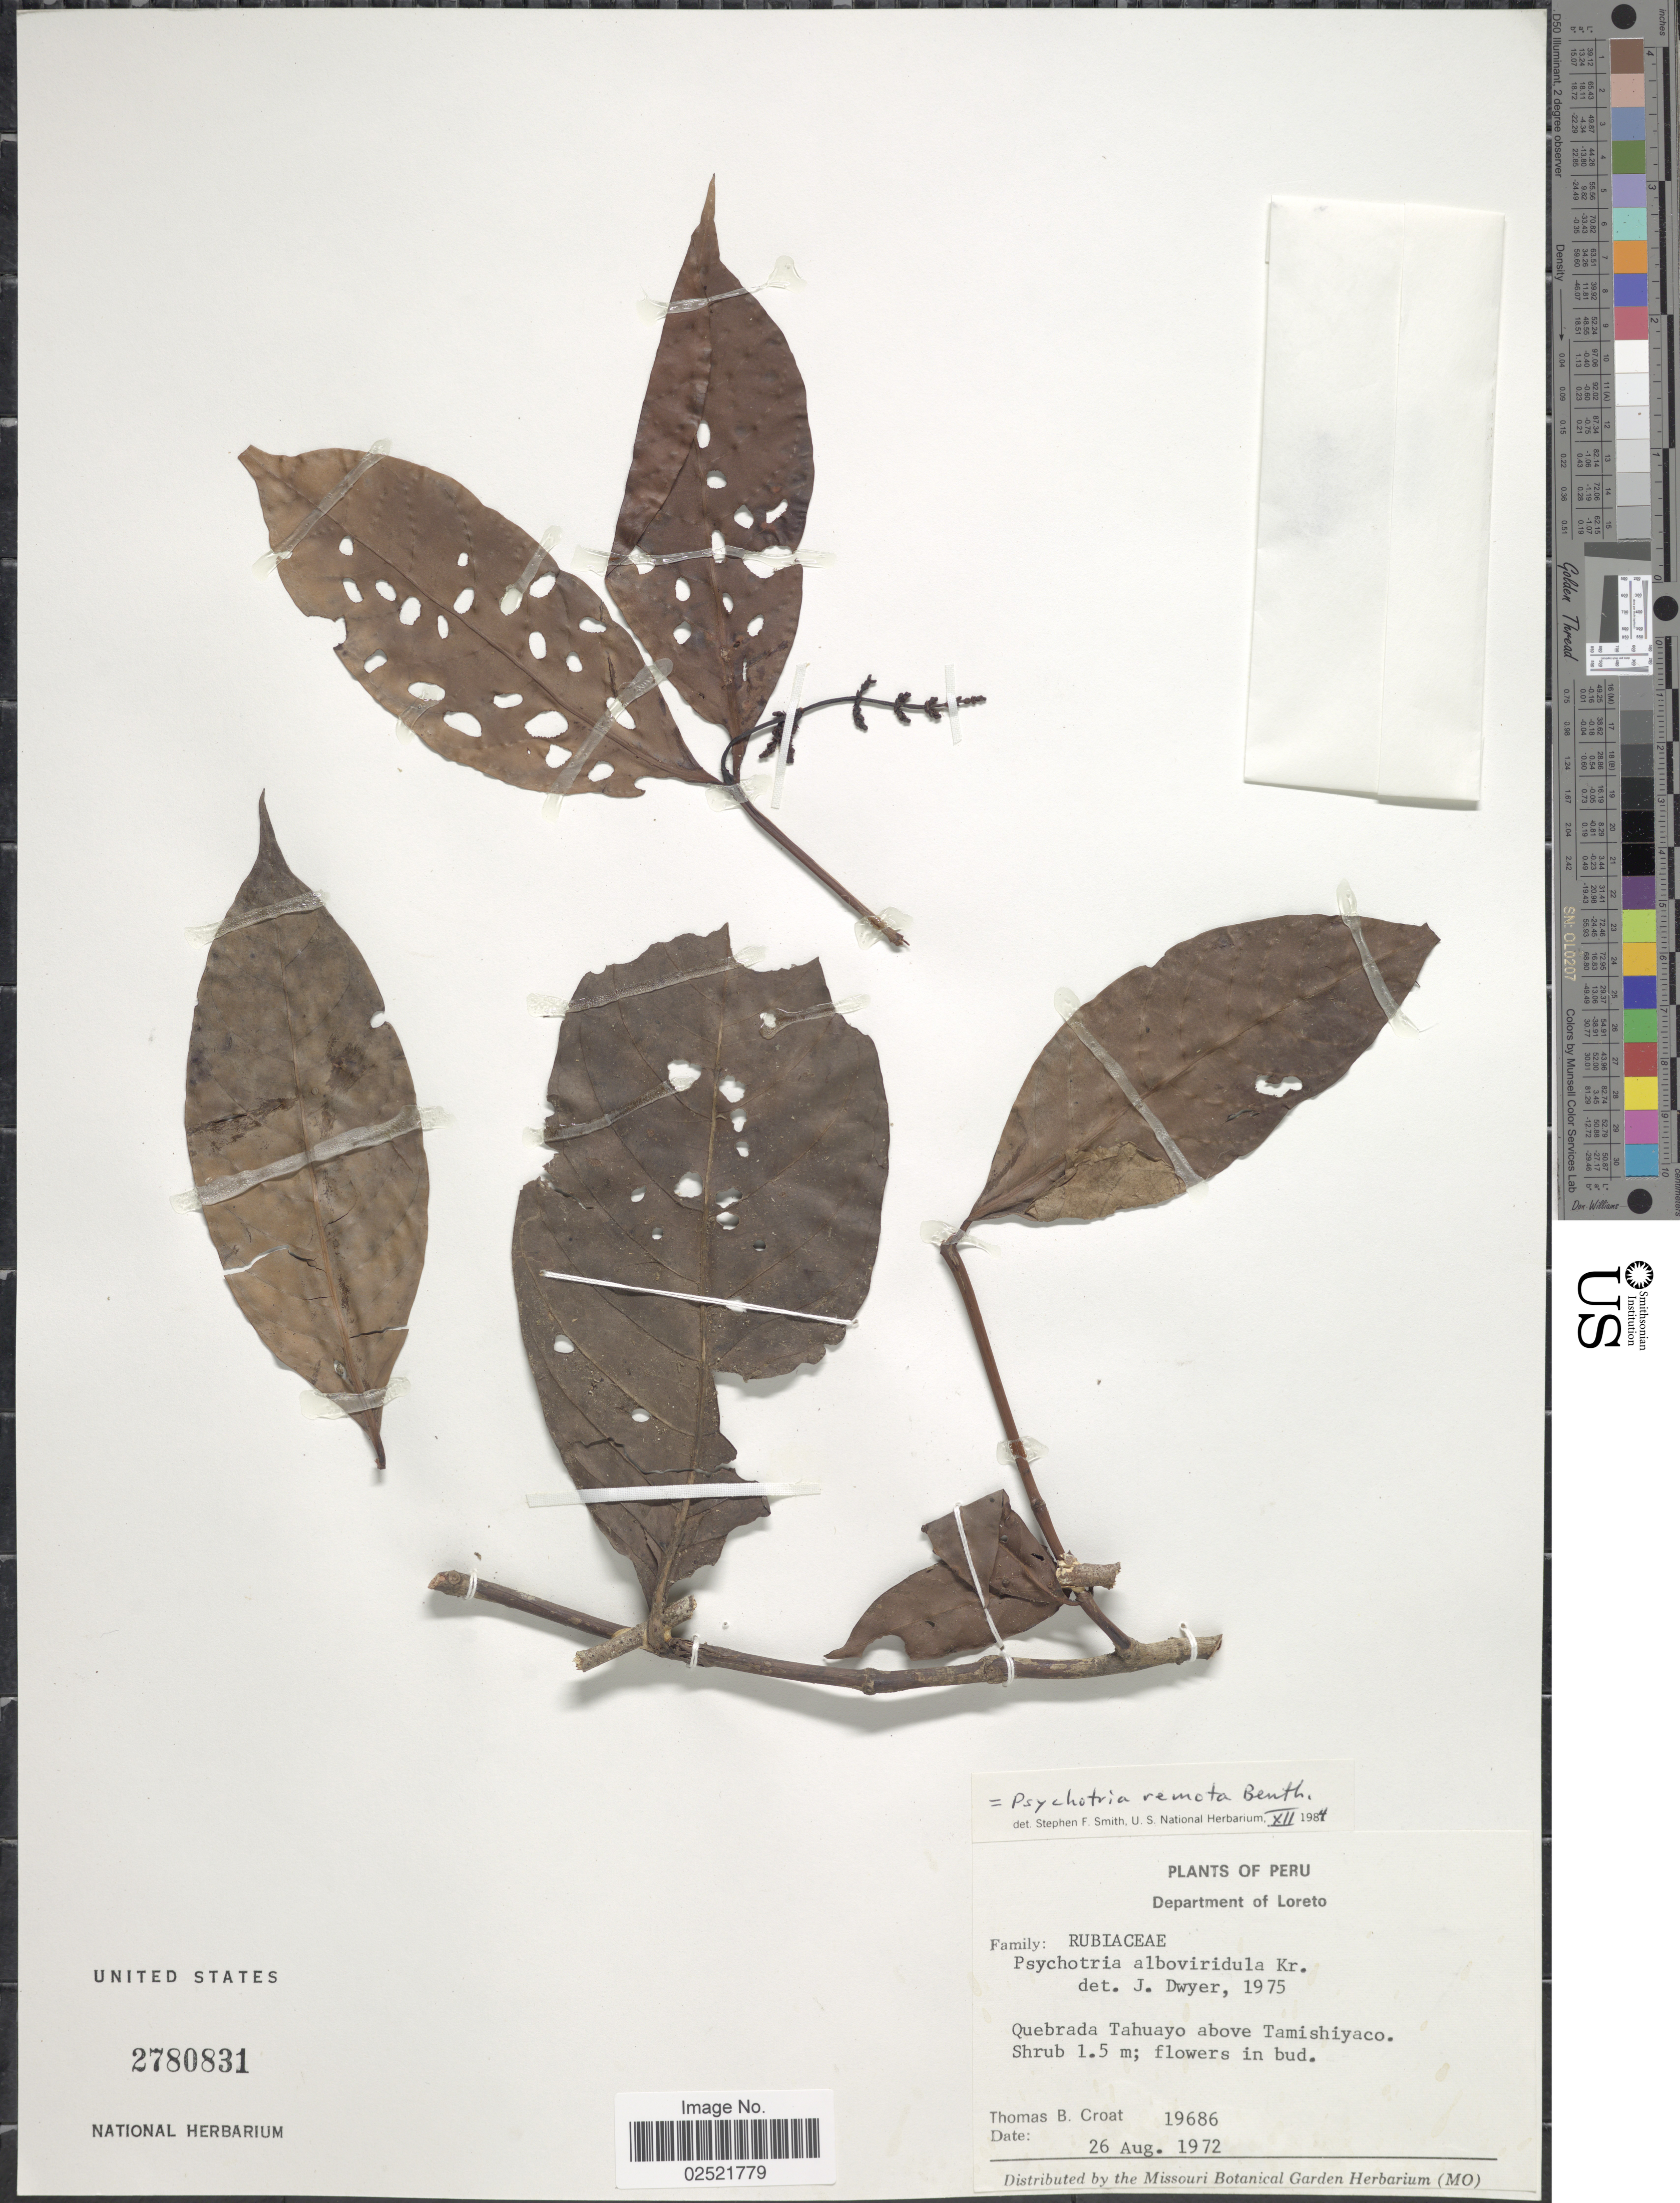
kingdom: Plantae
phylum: Tracheophyta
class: Magnoliopsida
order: Gentianales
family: Rubiaceae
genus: Psychotria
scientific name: Psychotria remota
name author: Benth.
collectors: T. B. Croat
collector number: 19686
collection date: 1972-08-26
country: Peru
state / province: Loreto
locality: Quebrada Tahuayo above Tamishiyaco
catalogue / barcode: US 2780831